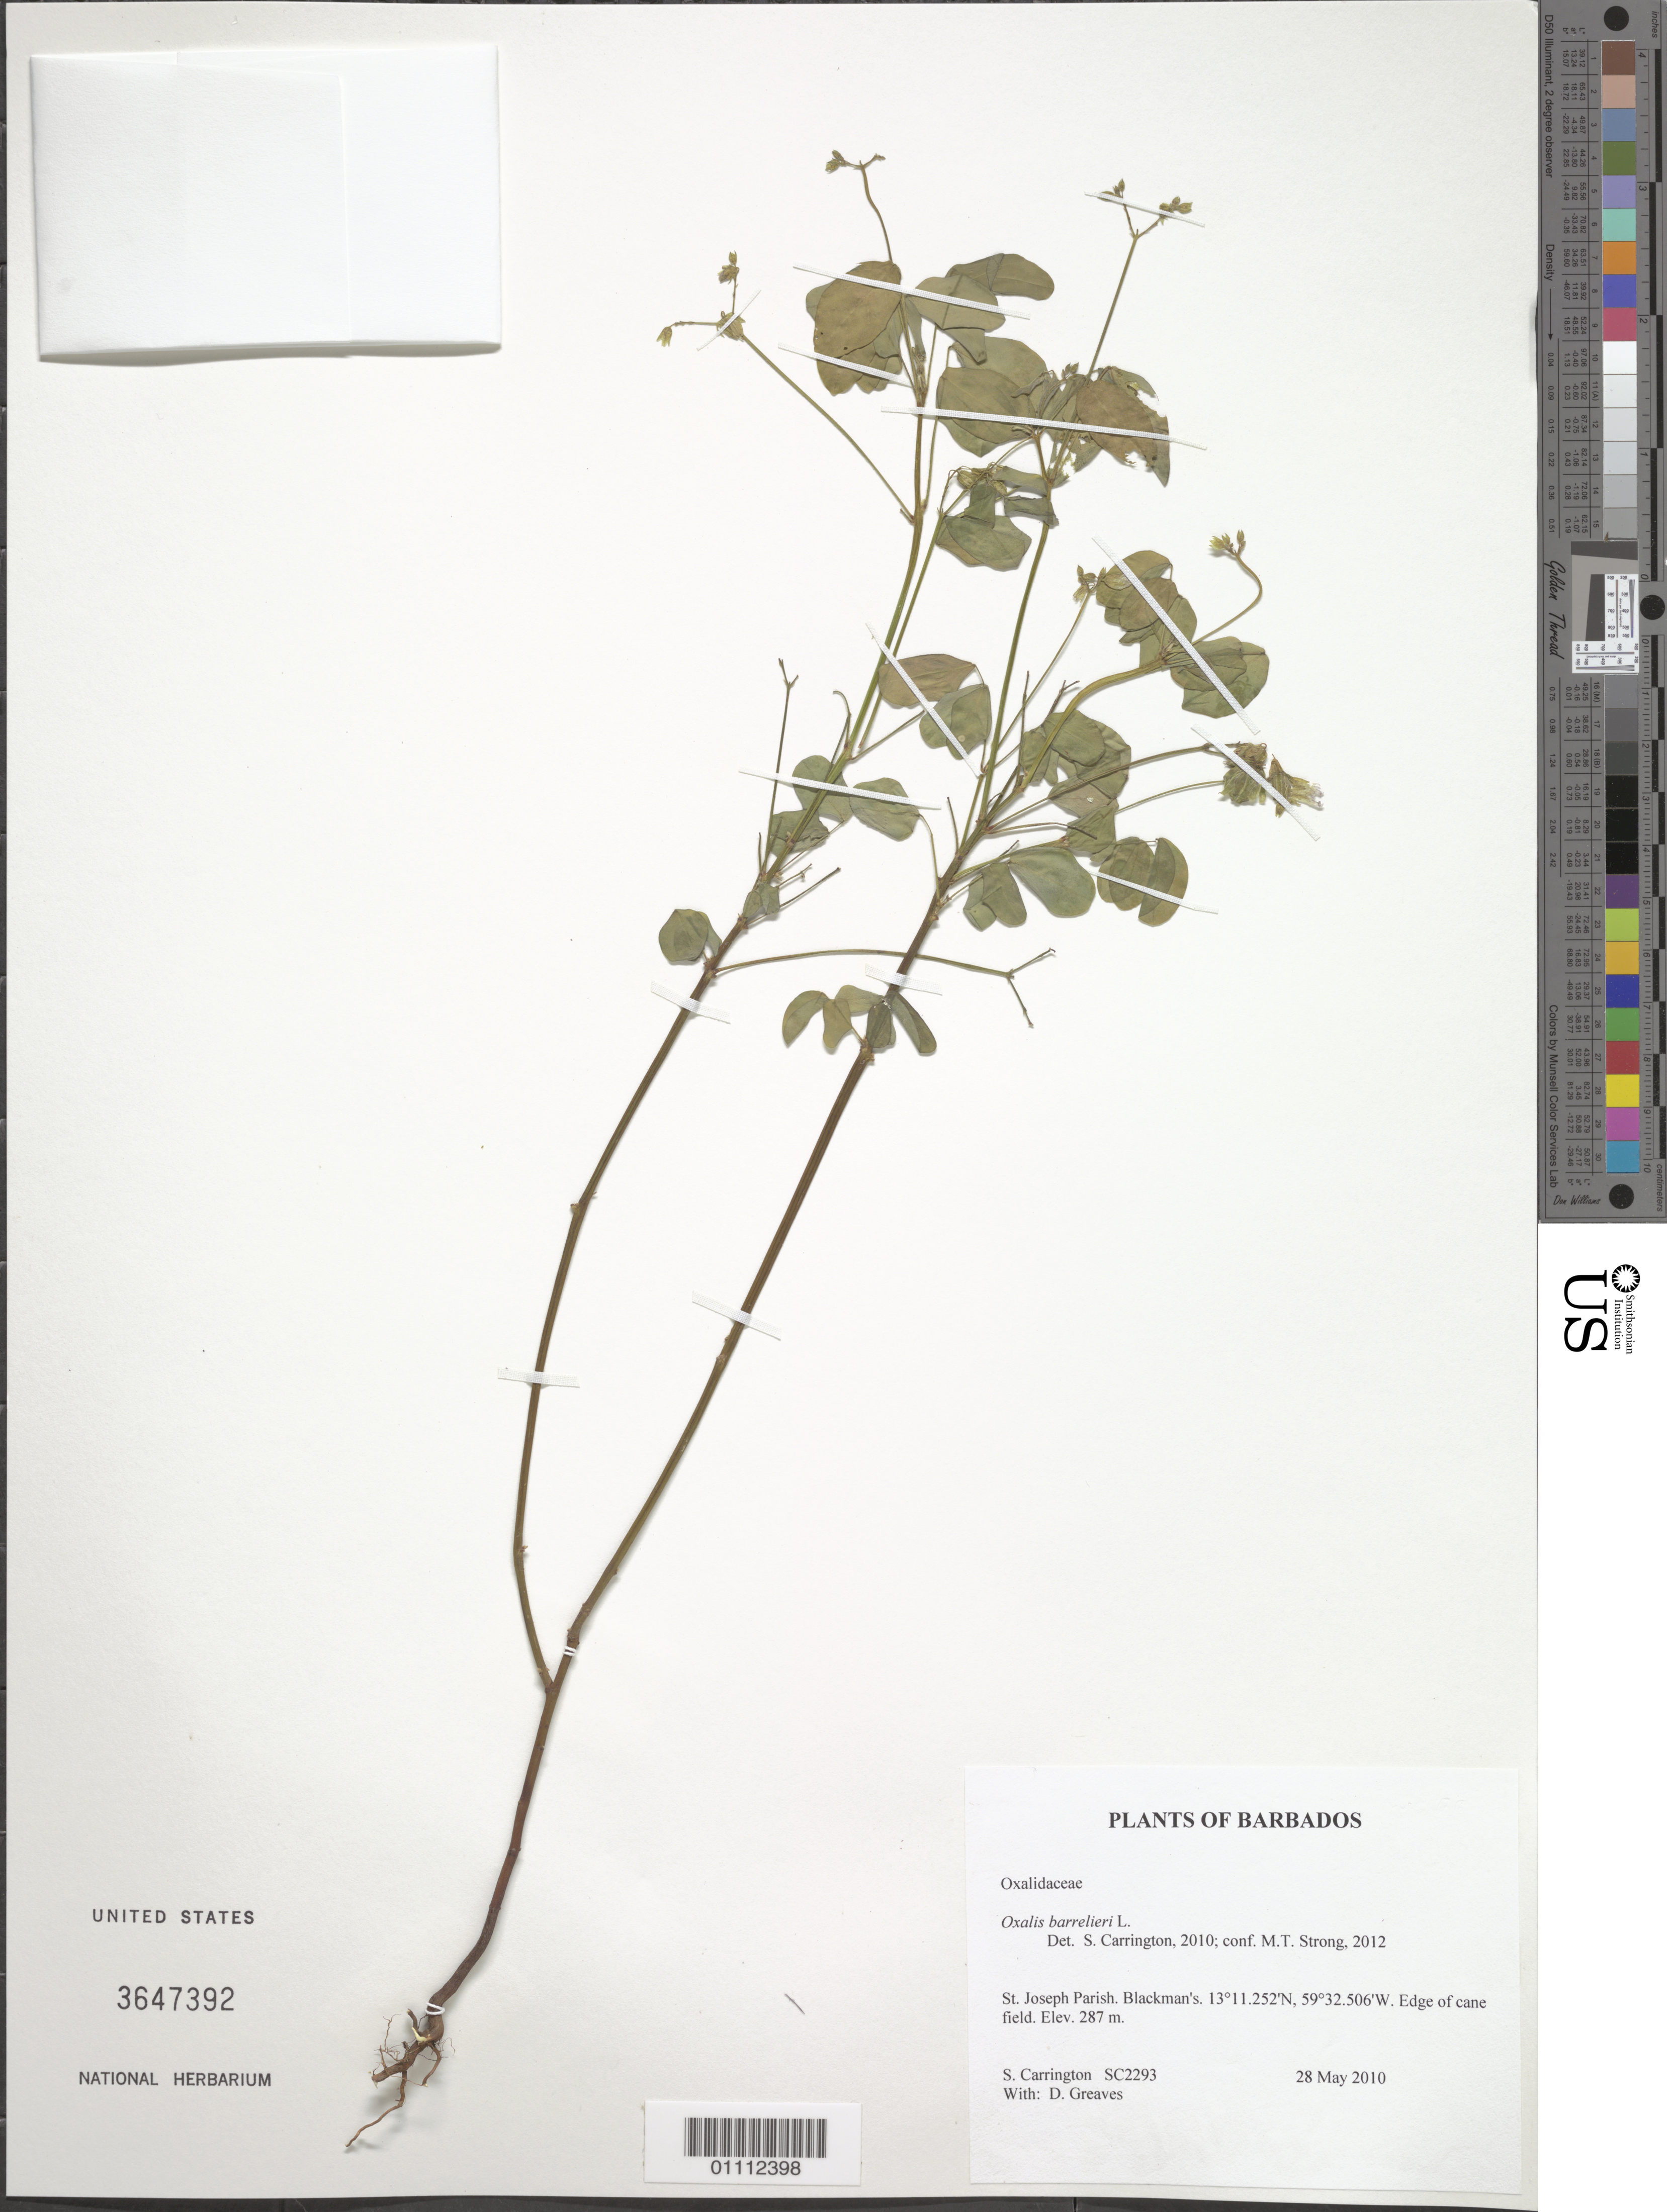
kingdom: Plantae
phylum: Tracheophyta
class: Magnoliopsida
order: Oxalidales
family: Oxalidaceae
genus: Oxalis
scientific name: Oxalis barrelieri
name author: L.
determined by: Carrington, C. M. S.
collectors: C. M. S. Carrington & D. Greaves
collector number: SC2293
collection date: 2010-05-28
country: Barbados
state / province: Saint Joseph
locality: Blackman's.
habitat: Edge of cane field.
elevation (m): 287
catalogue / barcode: US 3647392